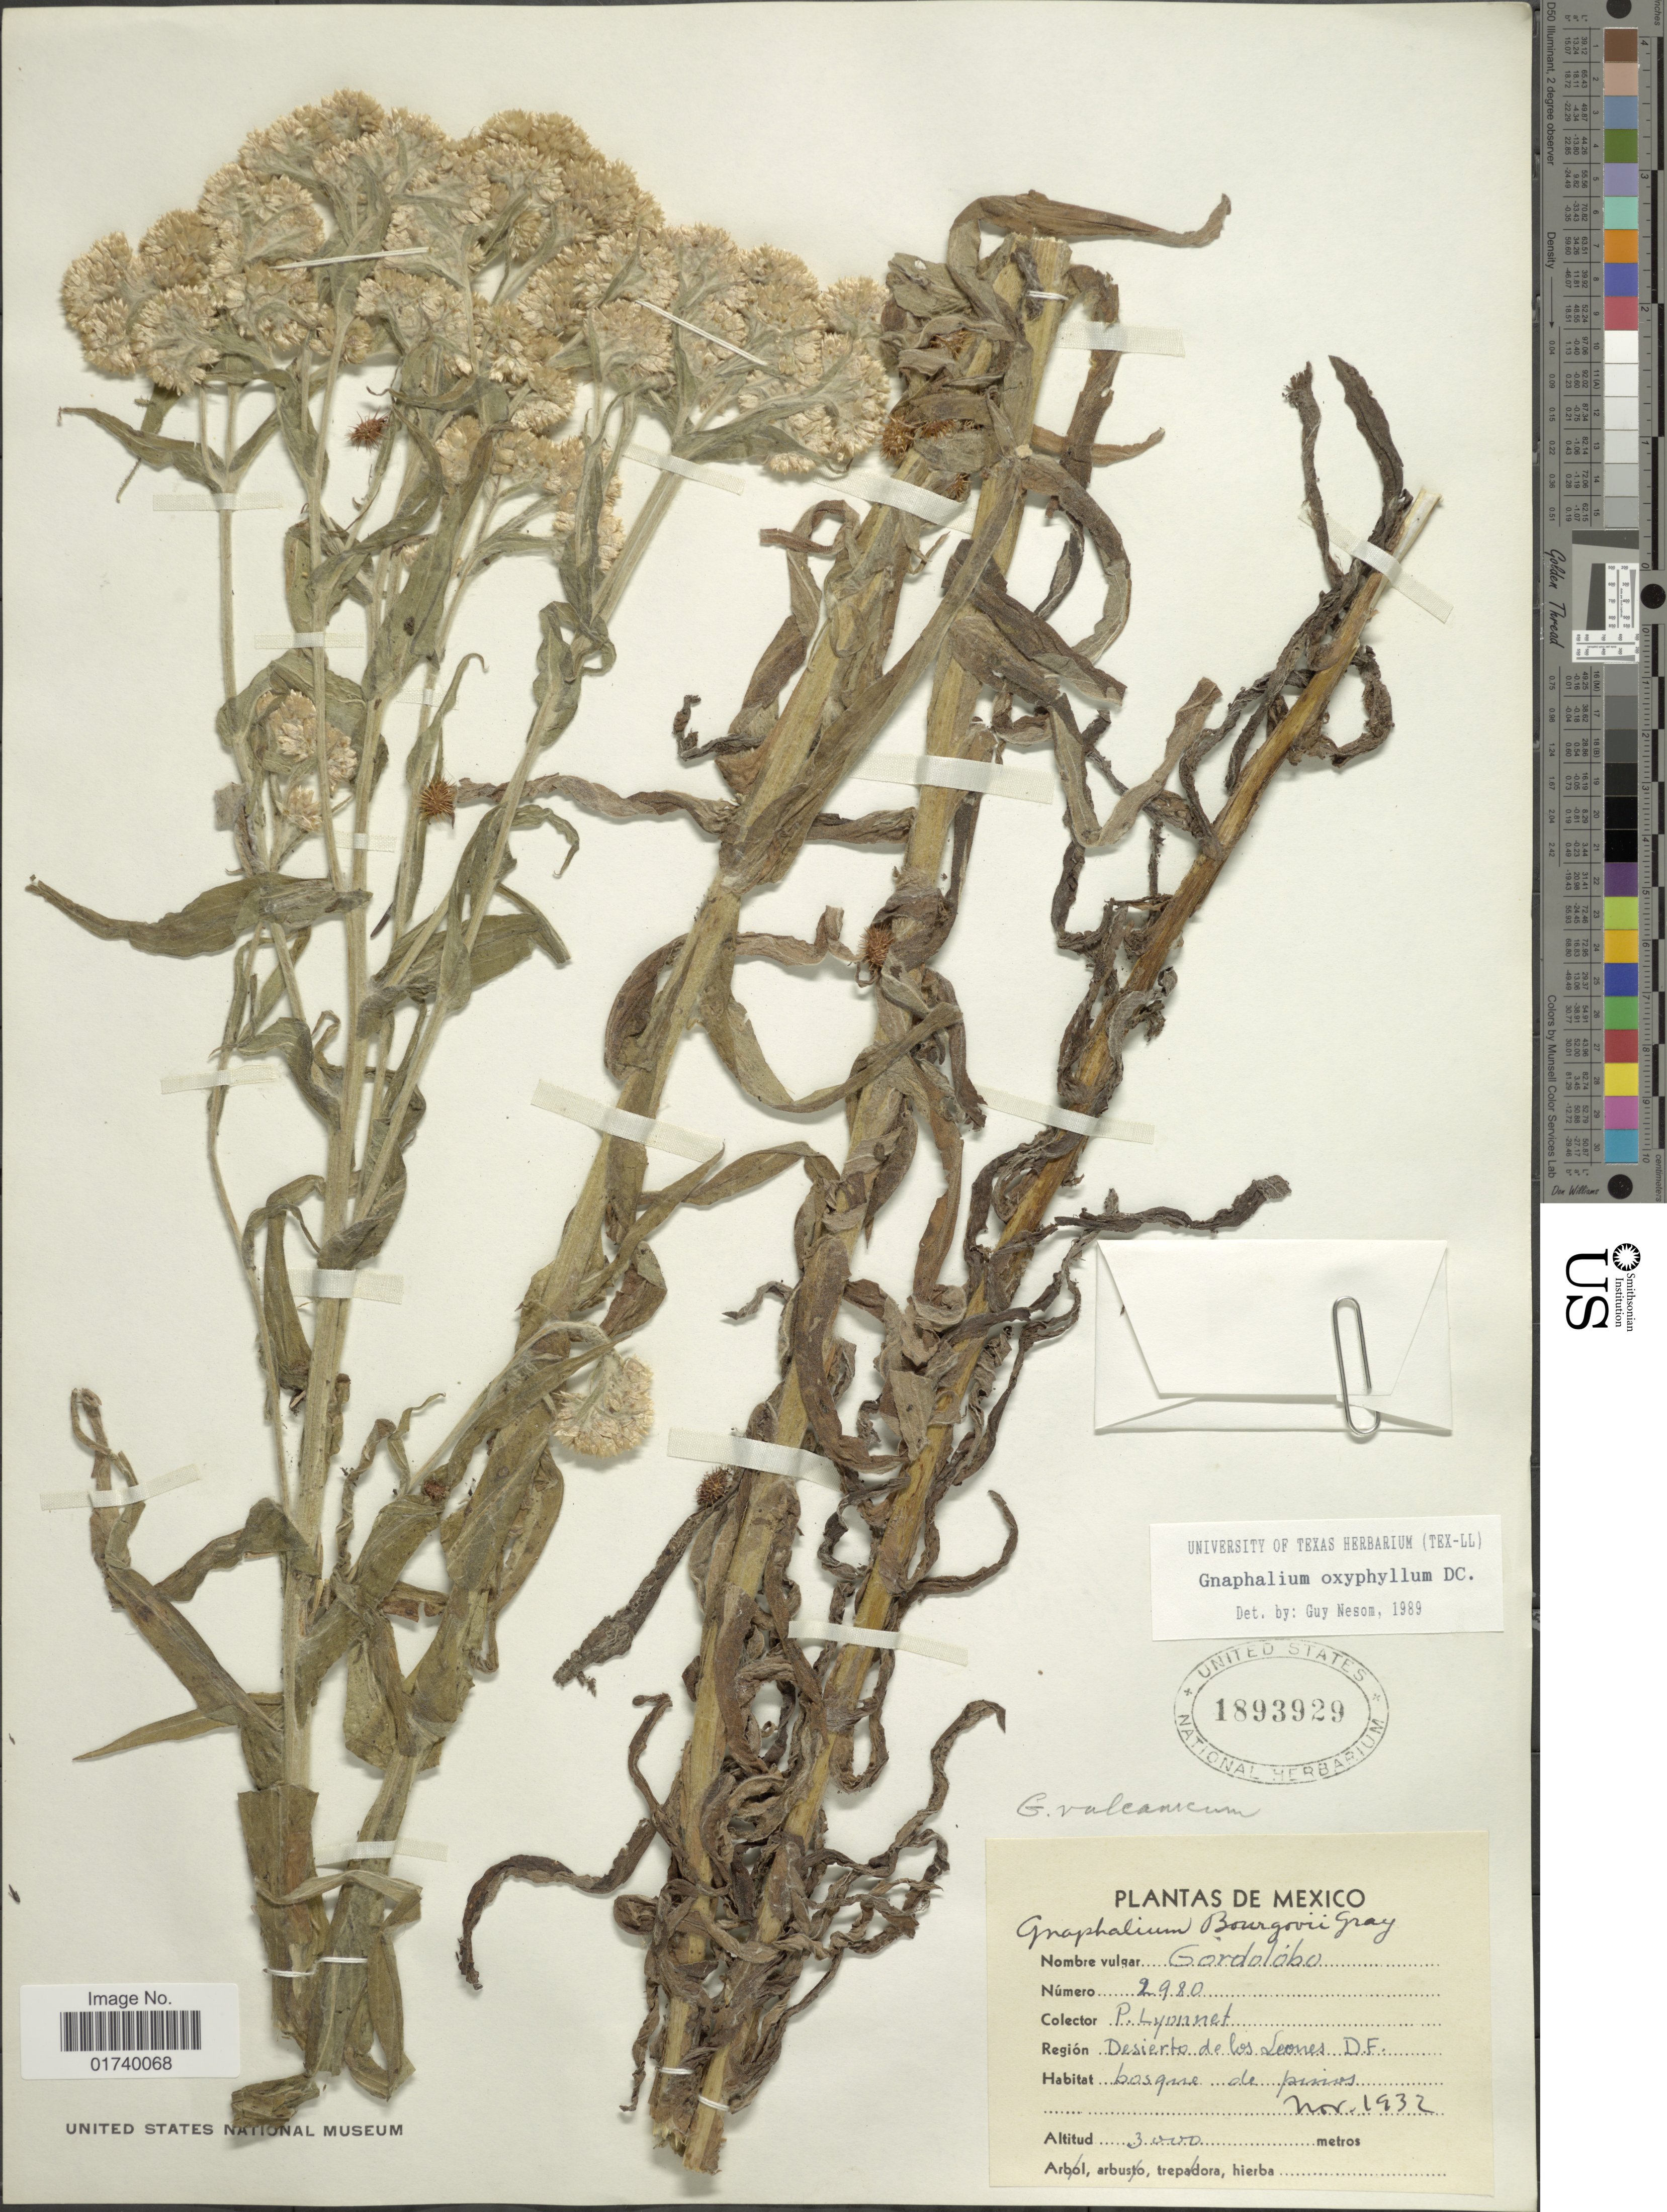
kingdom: Plantae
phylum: Tracheophyta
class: Magnoliopsida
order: Asterales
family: Asteraceae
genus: Pseudognaphalium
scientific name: Pseudognaphalium oxyphyllum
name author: (DC.) Kirp.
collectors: P. Lyonnet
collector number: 2980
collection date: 1932-11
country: Mexico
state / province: Distrito Federal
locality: Desierto de los Leones.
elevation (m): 3000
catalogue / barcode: US 1893929